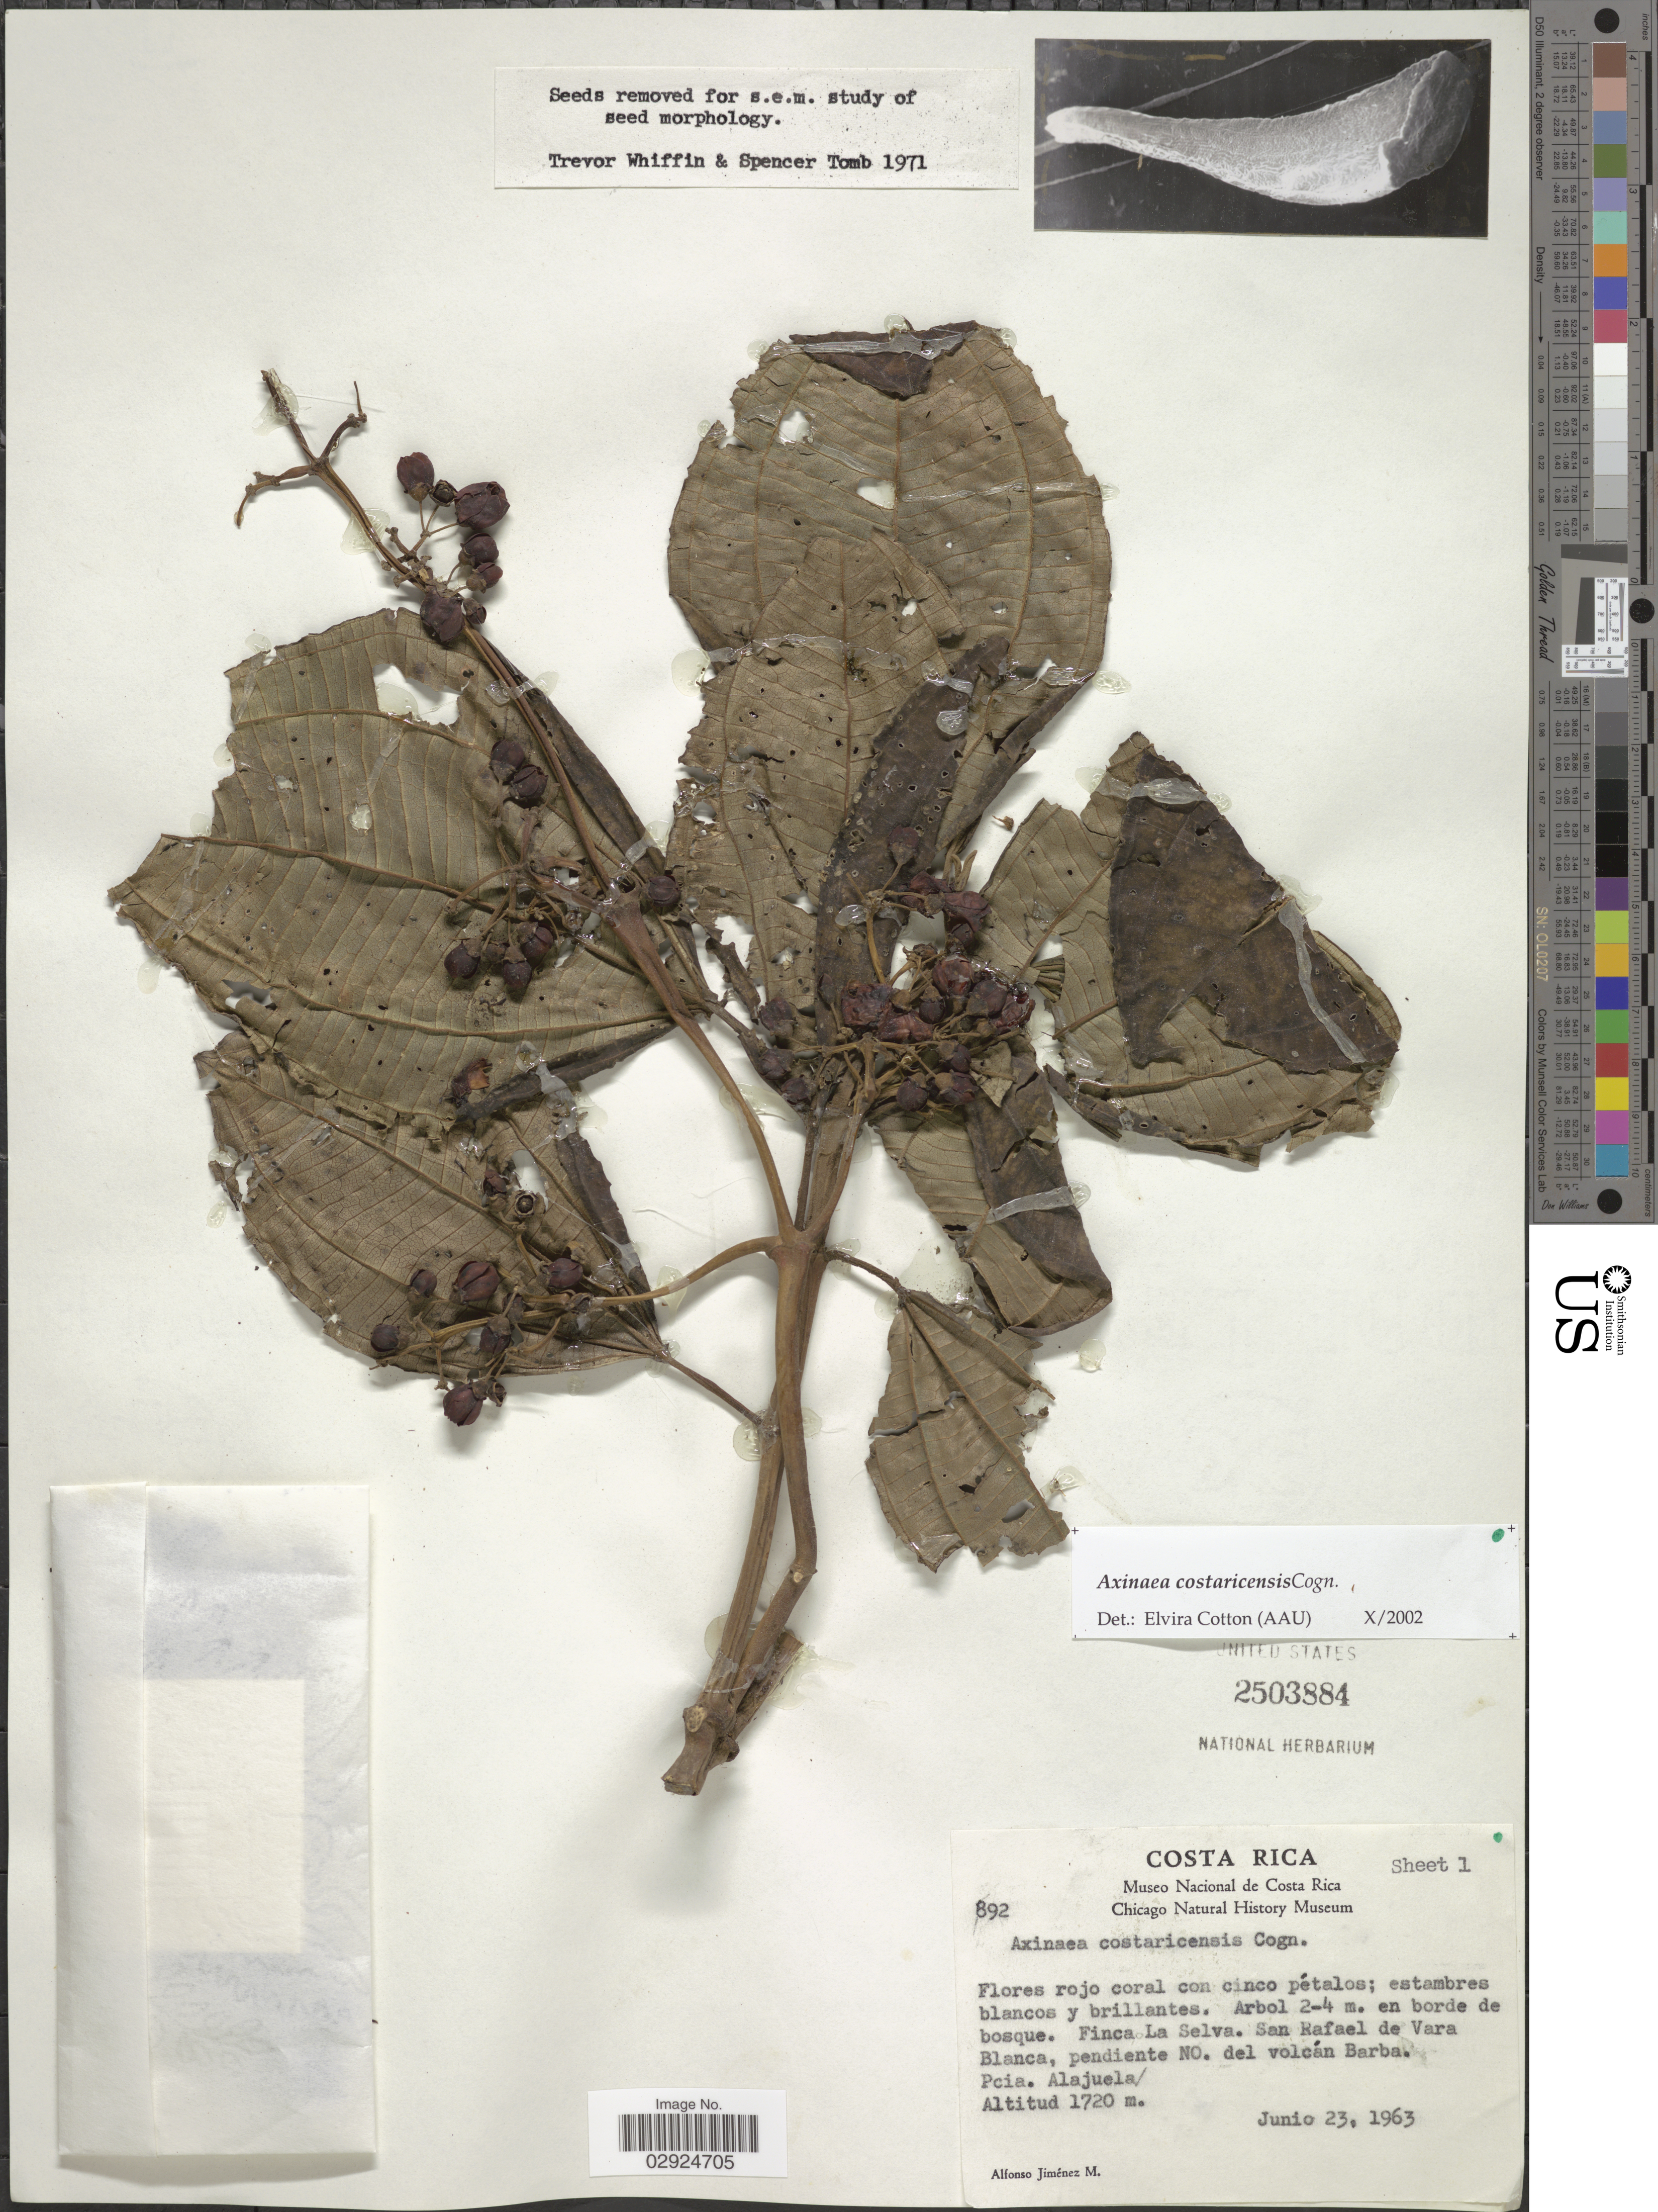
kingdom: Plantae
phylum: Tracheophyta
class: Magnoliopsida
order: Myrtales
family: Melastomataceae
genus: Axinaea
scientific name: Axinaea costaricensis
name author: Cogn. in A. DC.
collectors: A. Jimenez M.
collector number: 892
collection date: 1963-06-23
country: Costa Rica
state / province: Alajuela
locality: Finca La Selva. San Rafael de Vara Blanca, pendiente NO. del volcán Barba. Pcia. Alajuela.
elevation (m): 1720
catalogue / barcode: US 2503884